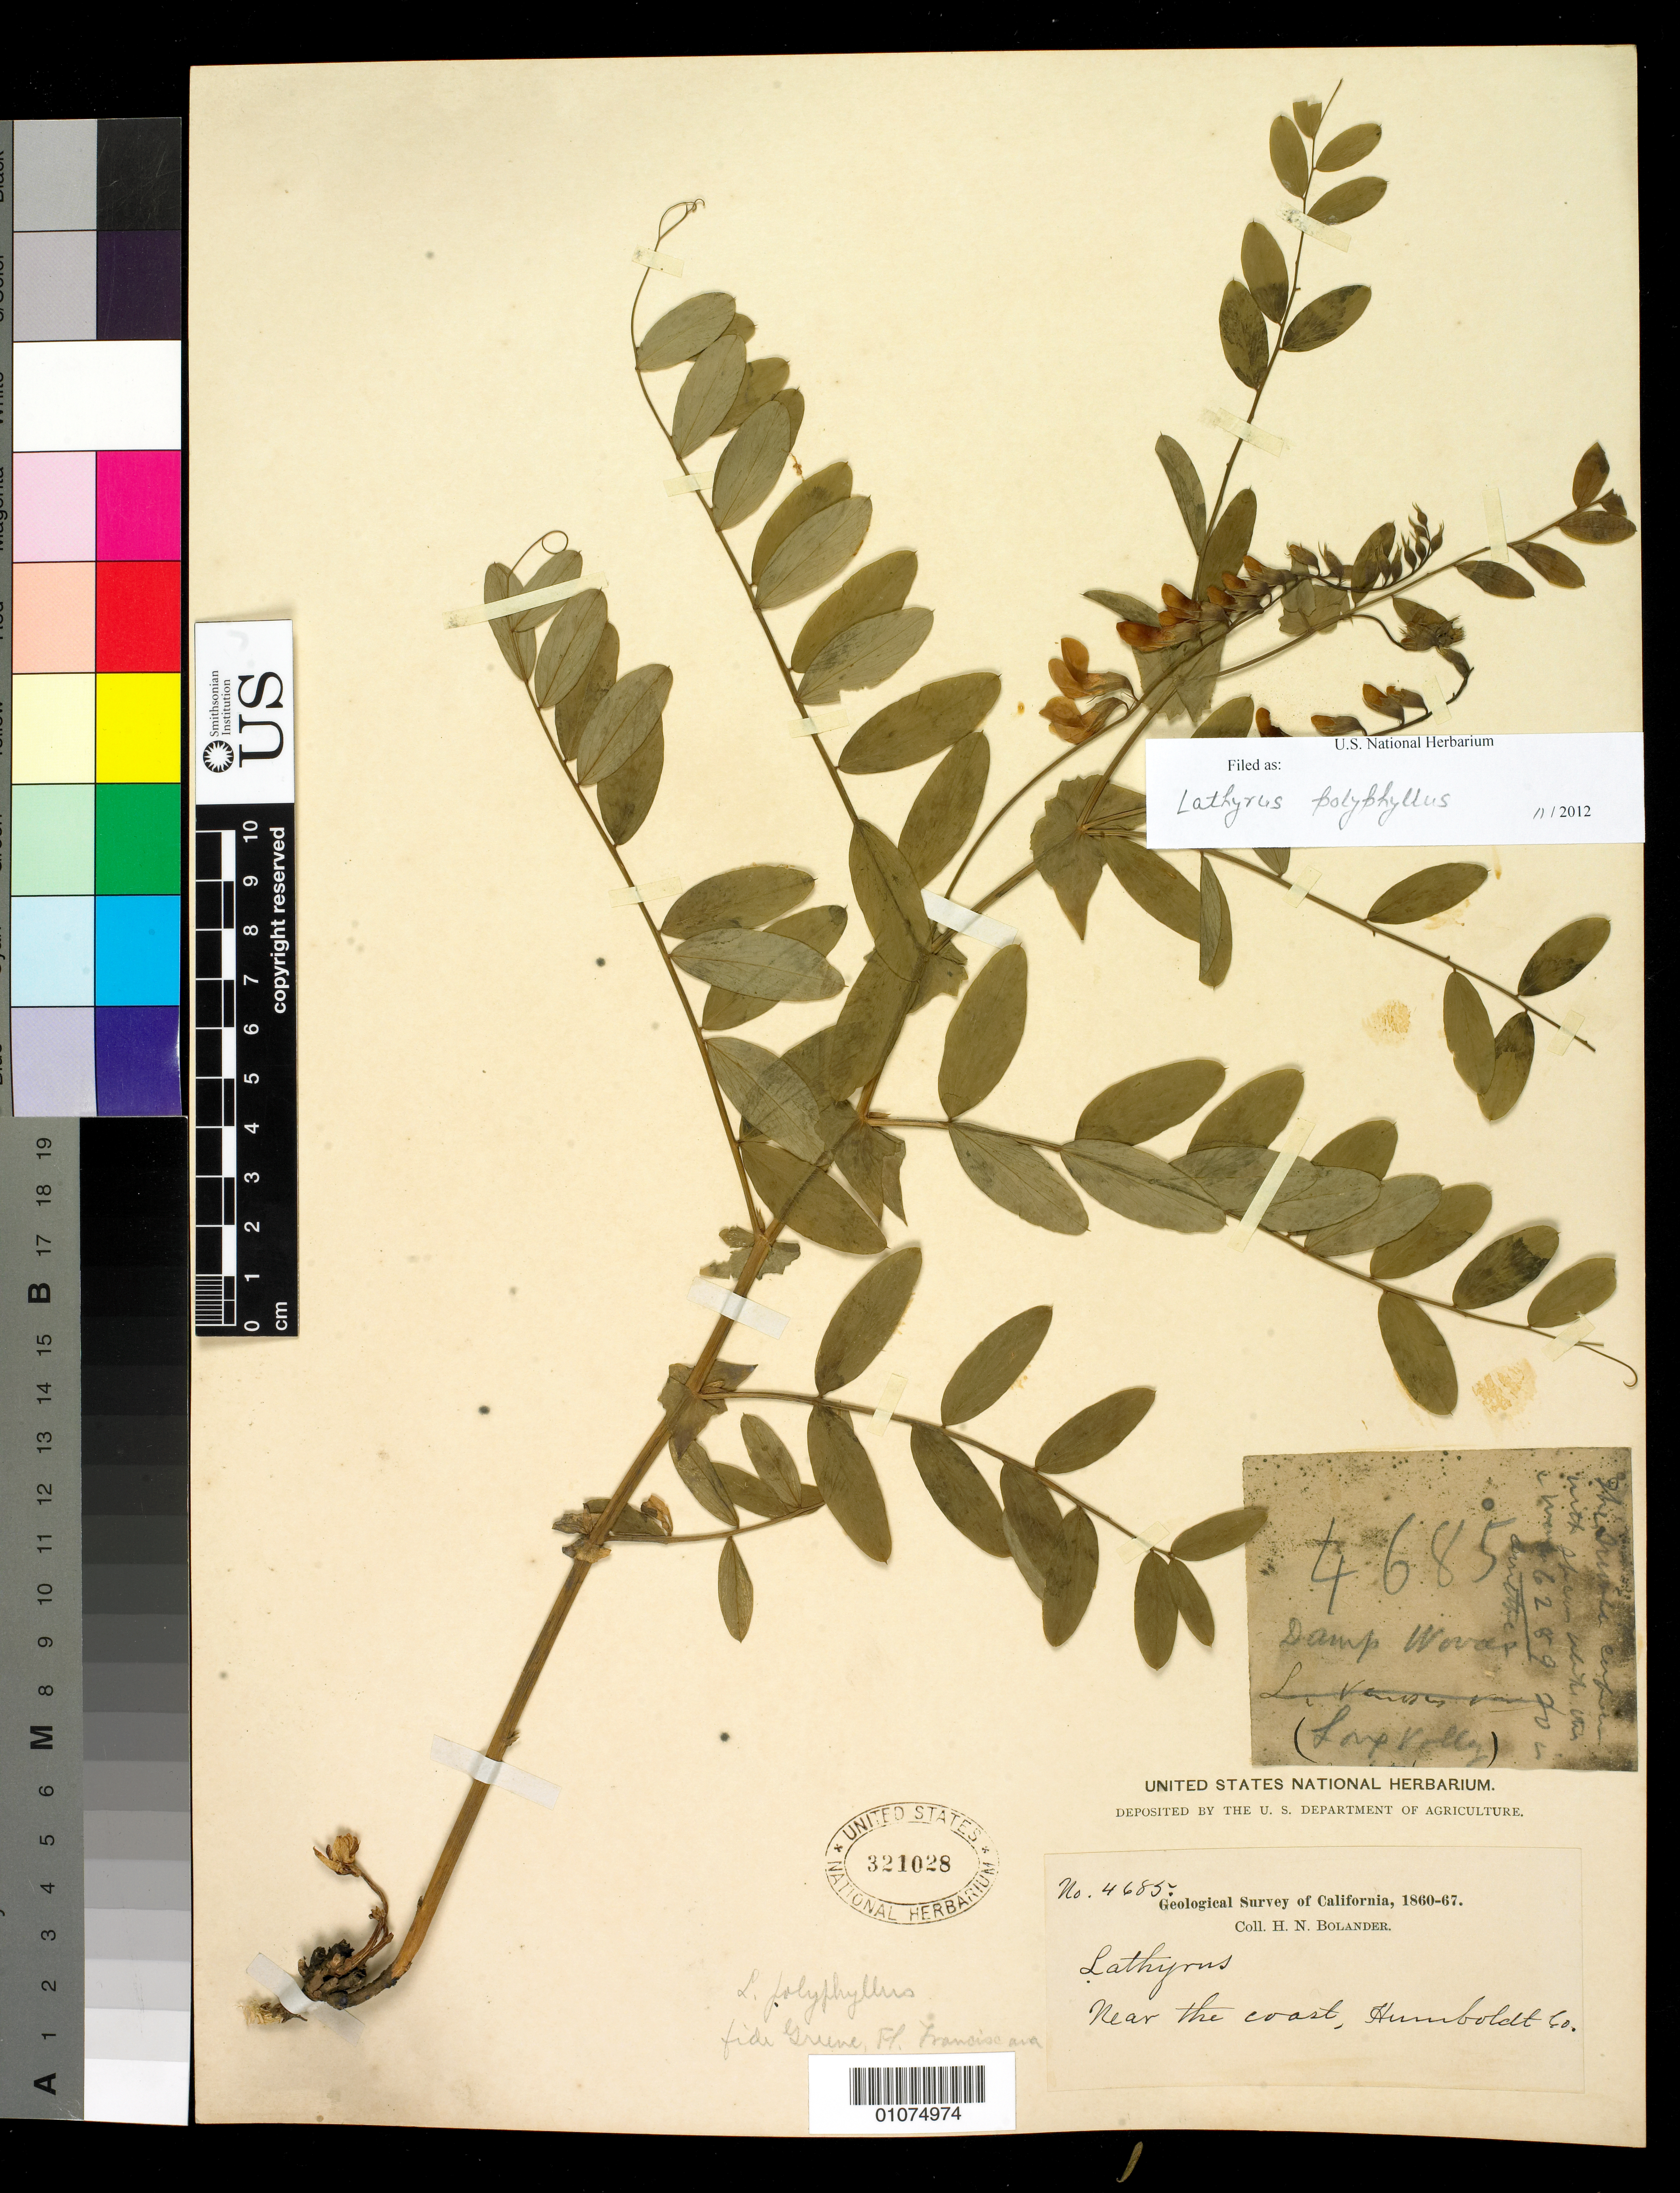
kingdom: Plantae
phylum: Tracheophyta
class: Magnoliopsida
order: Fabales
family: Fabaceae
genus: Lathyrus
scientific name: Lathyrus polyphyllus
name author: Nutt.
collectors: H. Bolander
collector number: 4685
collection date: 1860/1867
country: United States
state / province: California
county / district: Humboldt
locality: Near the coast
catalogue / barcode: US 321028